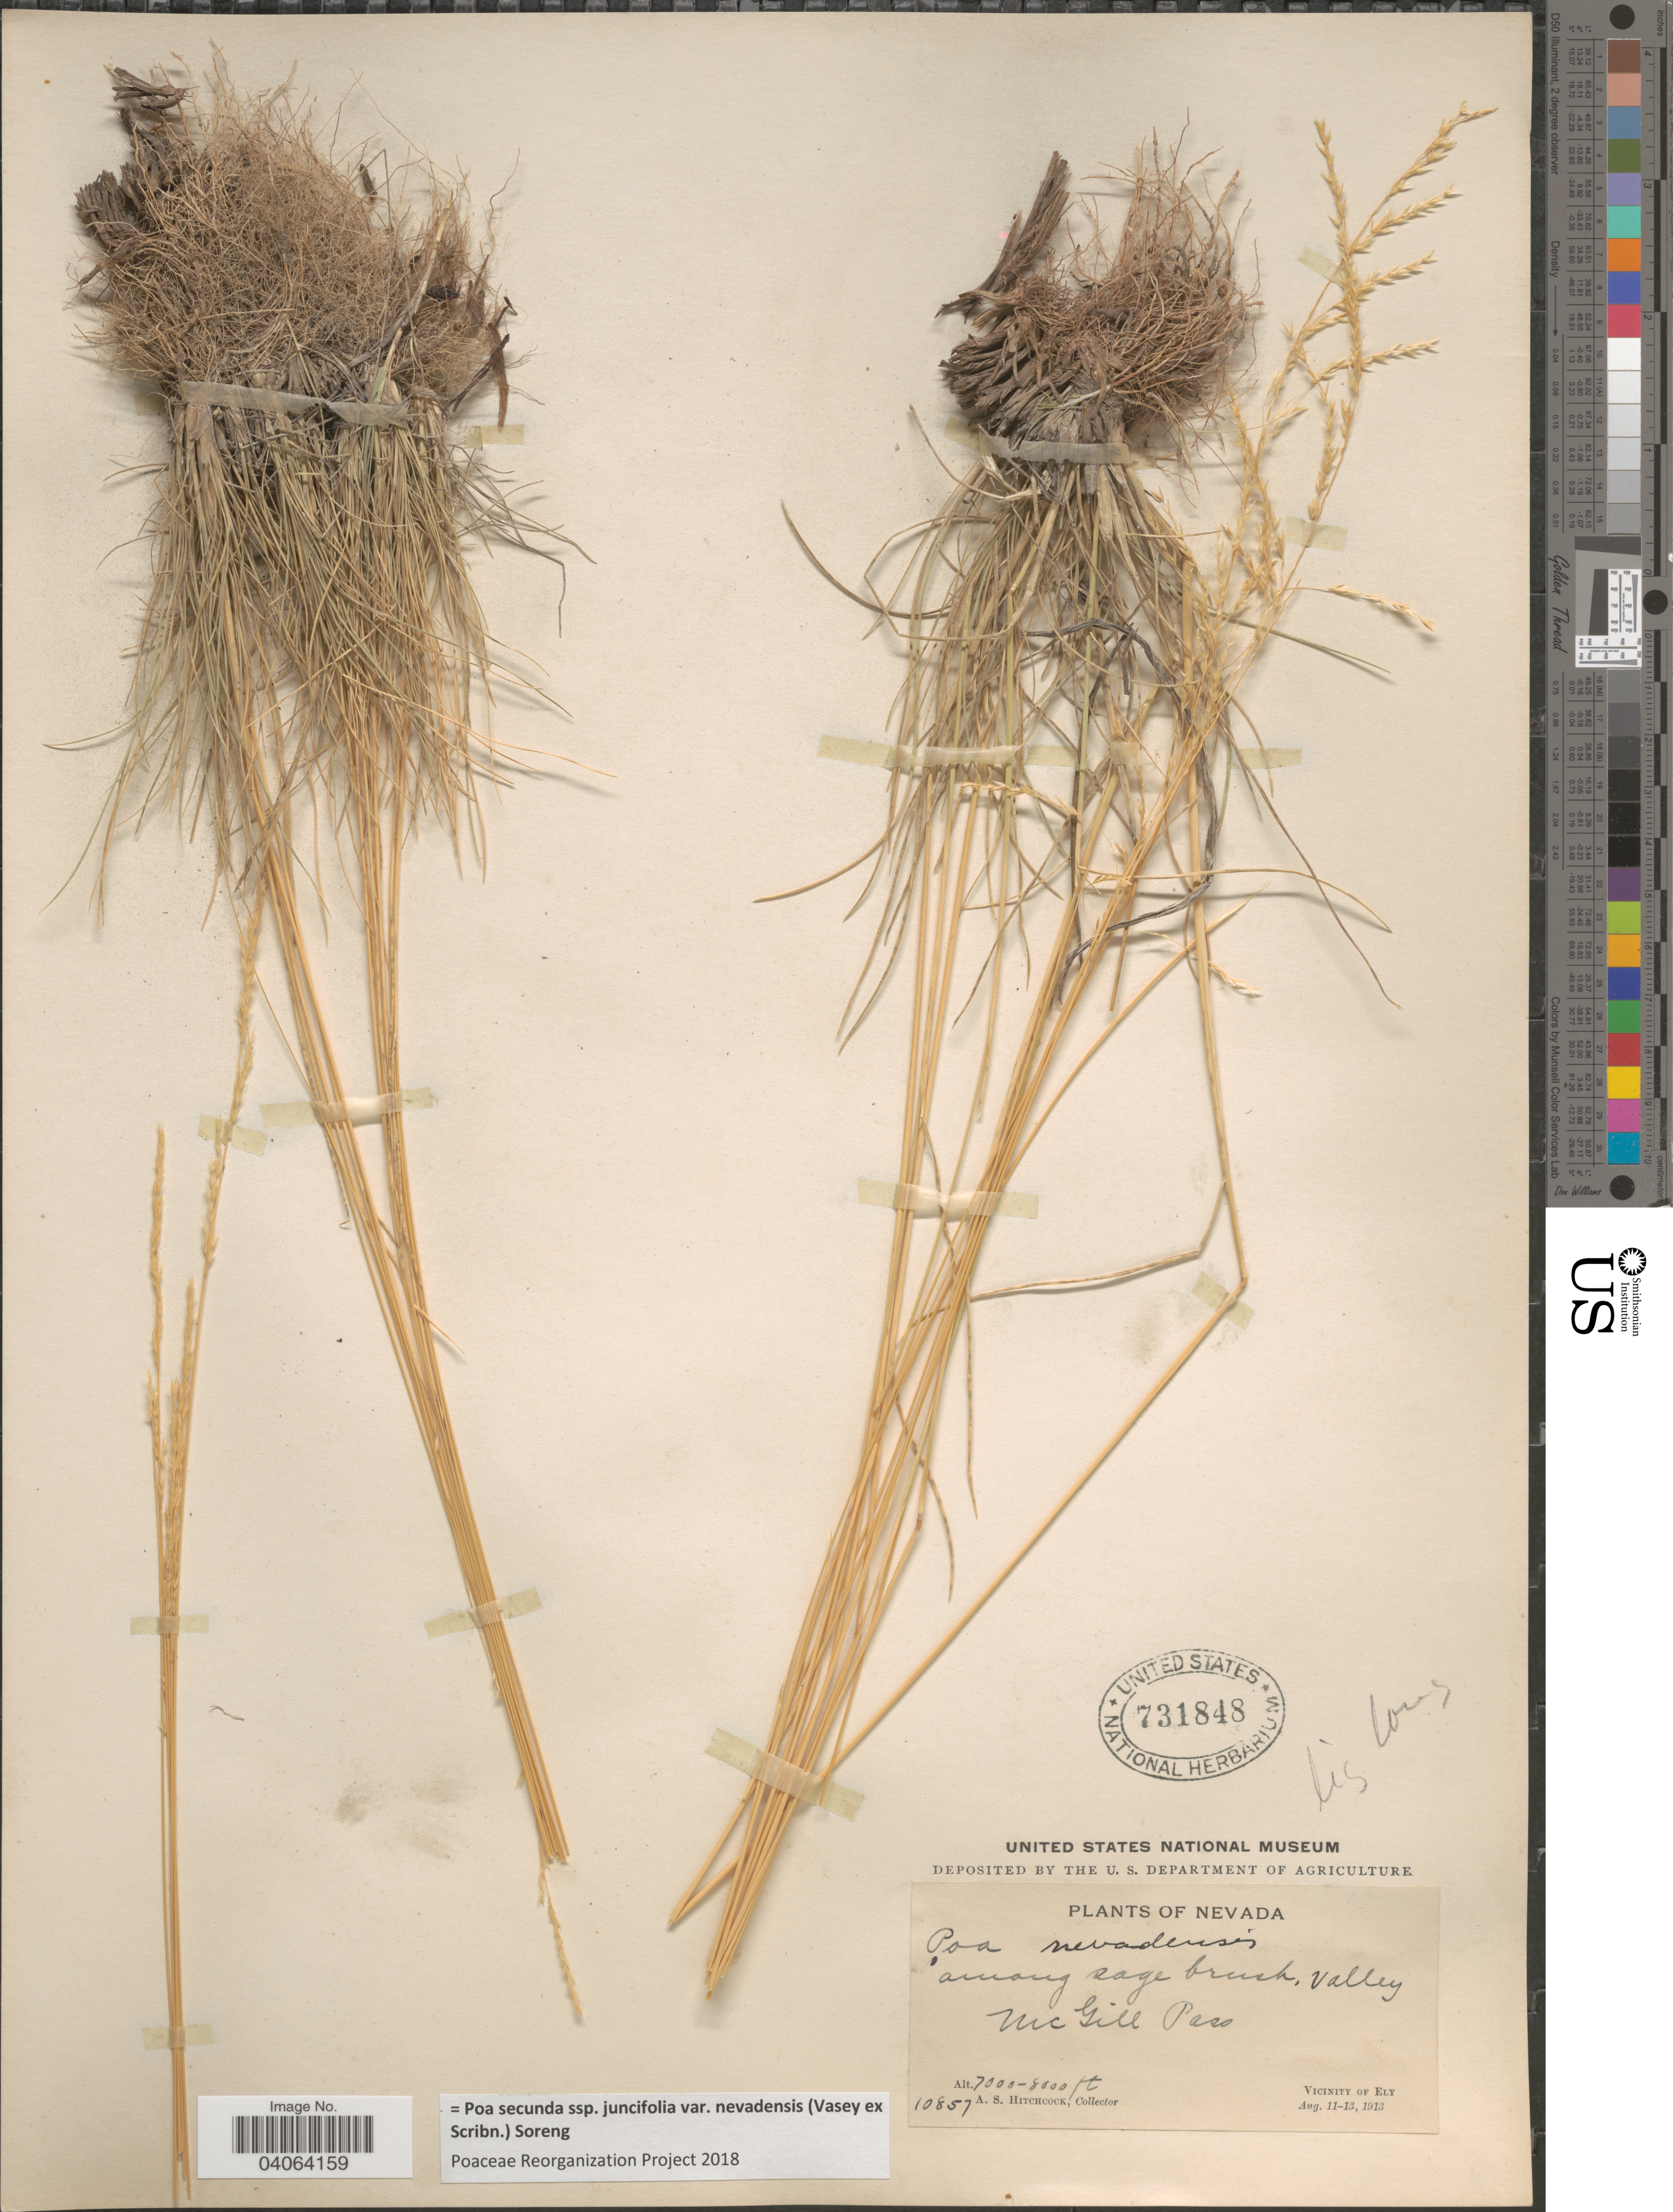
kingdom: Plantae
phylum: Tracheophyta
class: Liliopsida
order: Poales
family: Poaceae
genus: Poa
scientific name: Poa secunda subsp. juncifolia var. nevadensis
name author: (Vasey ex Scribn.) Soreng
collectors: A. S. Hitchcock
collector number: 10857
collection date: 1913-08-11/1913-08-13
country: United States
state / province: Nevada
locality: Valley. Mc Gill Pass. Vicinity of Ely.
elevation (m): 2134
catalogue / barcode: US 731848